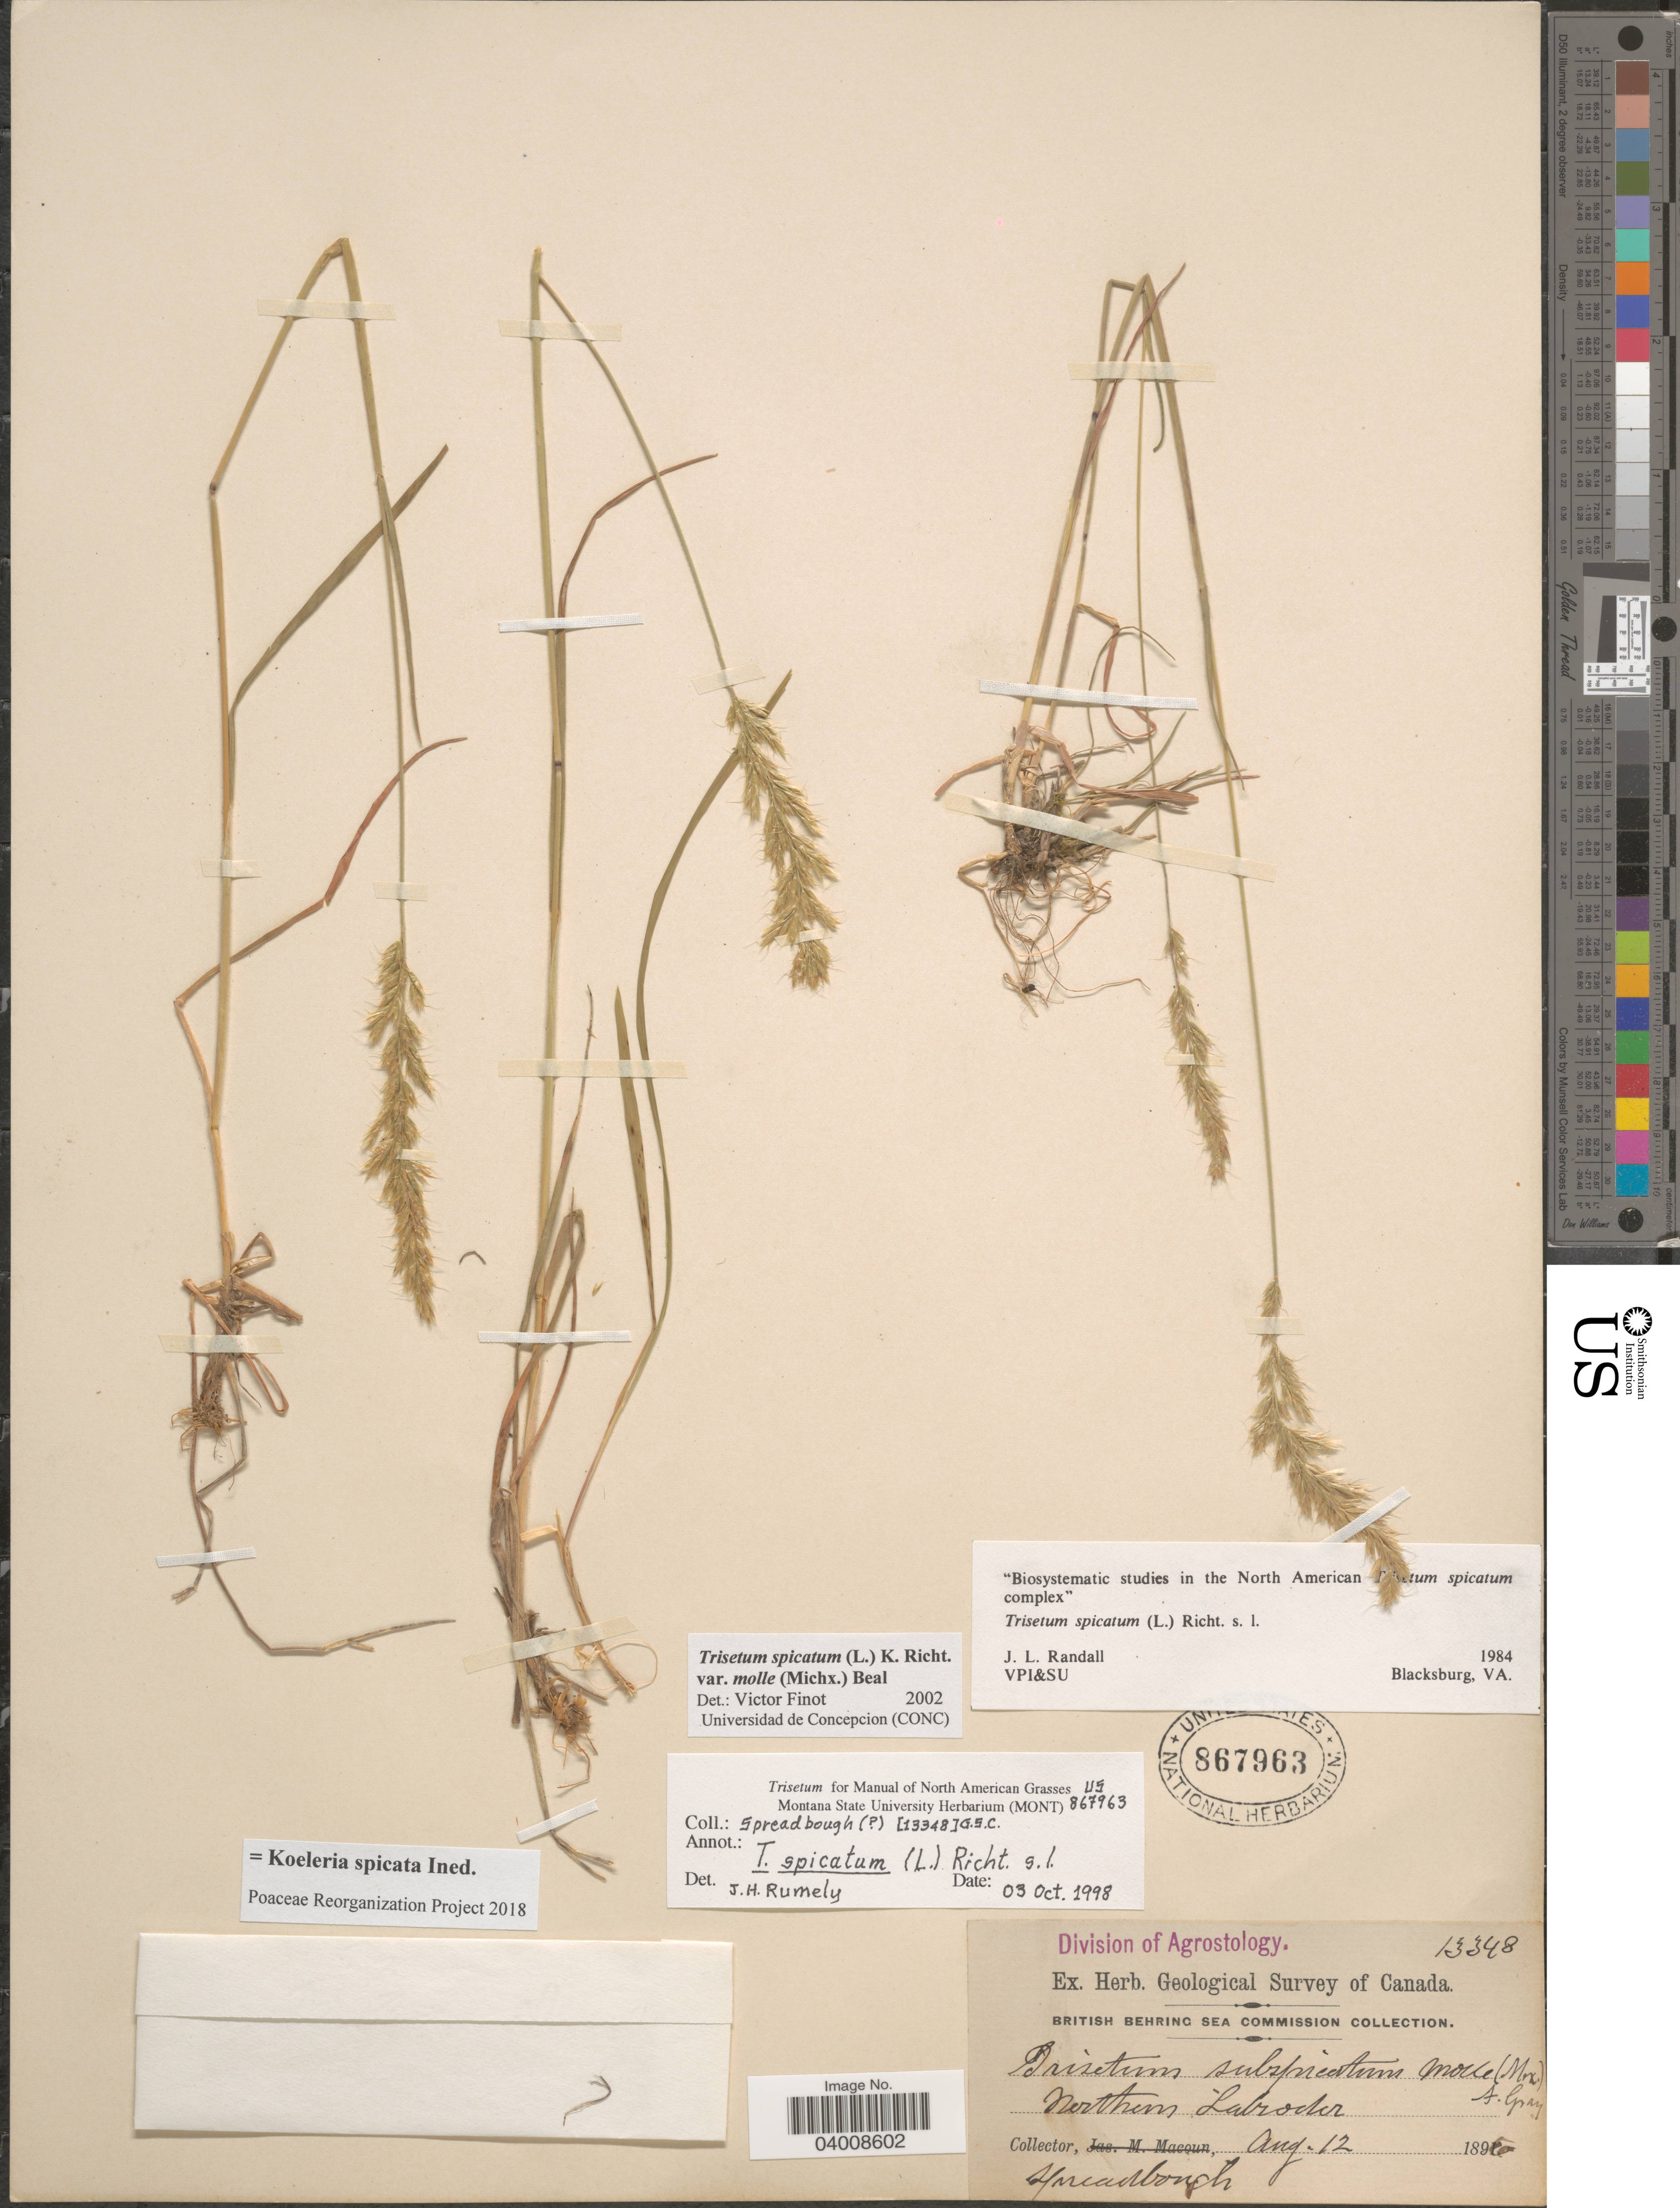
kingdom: Plantae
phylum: Tracheophyta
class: Liliopsida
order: Poales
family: Poaceae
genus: Koeleria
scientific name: Koeleria spicata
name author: (L.) Barberá et al.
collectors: Spreadborough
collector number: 13348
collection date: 1896-08-12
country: Canada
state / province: Newfoundland and Labrador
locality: Northern Labrador.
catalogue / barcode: US 867963